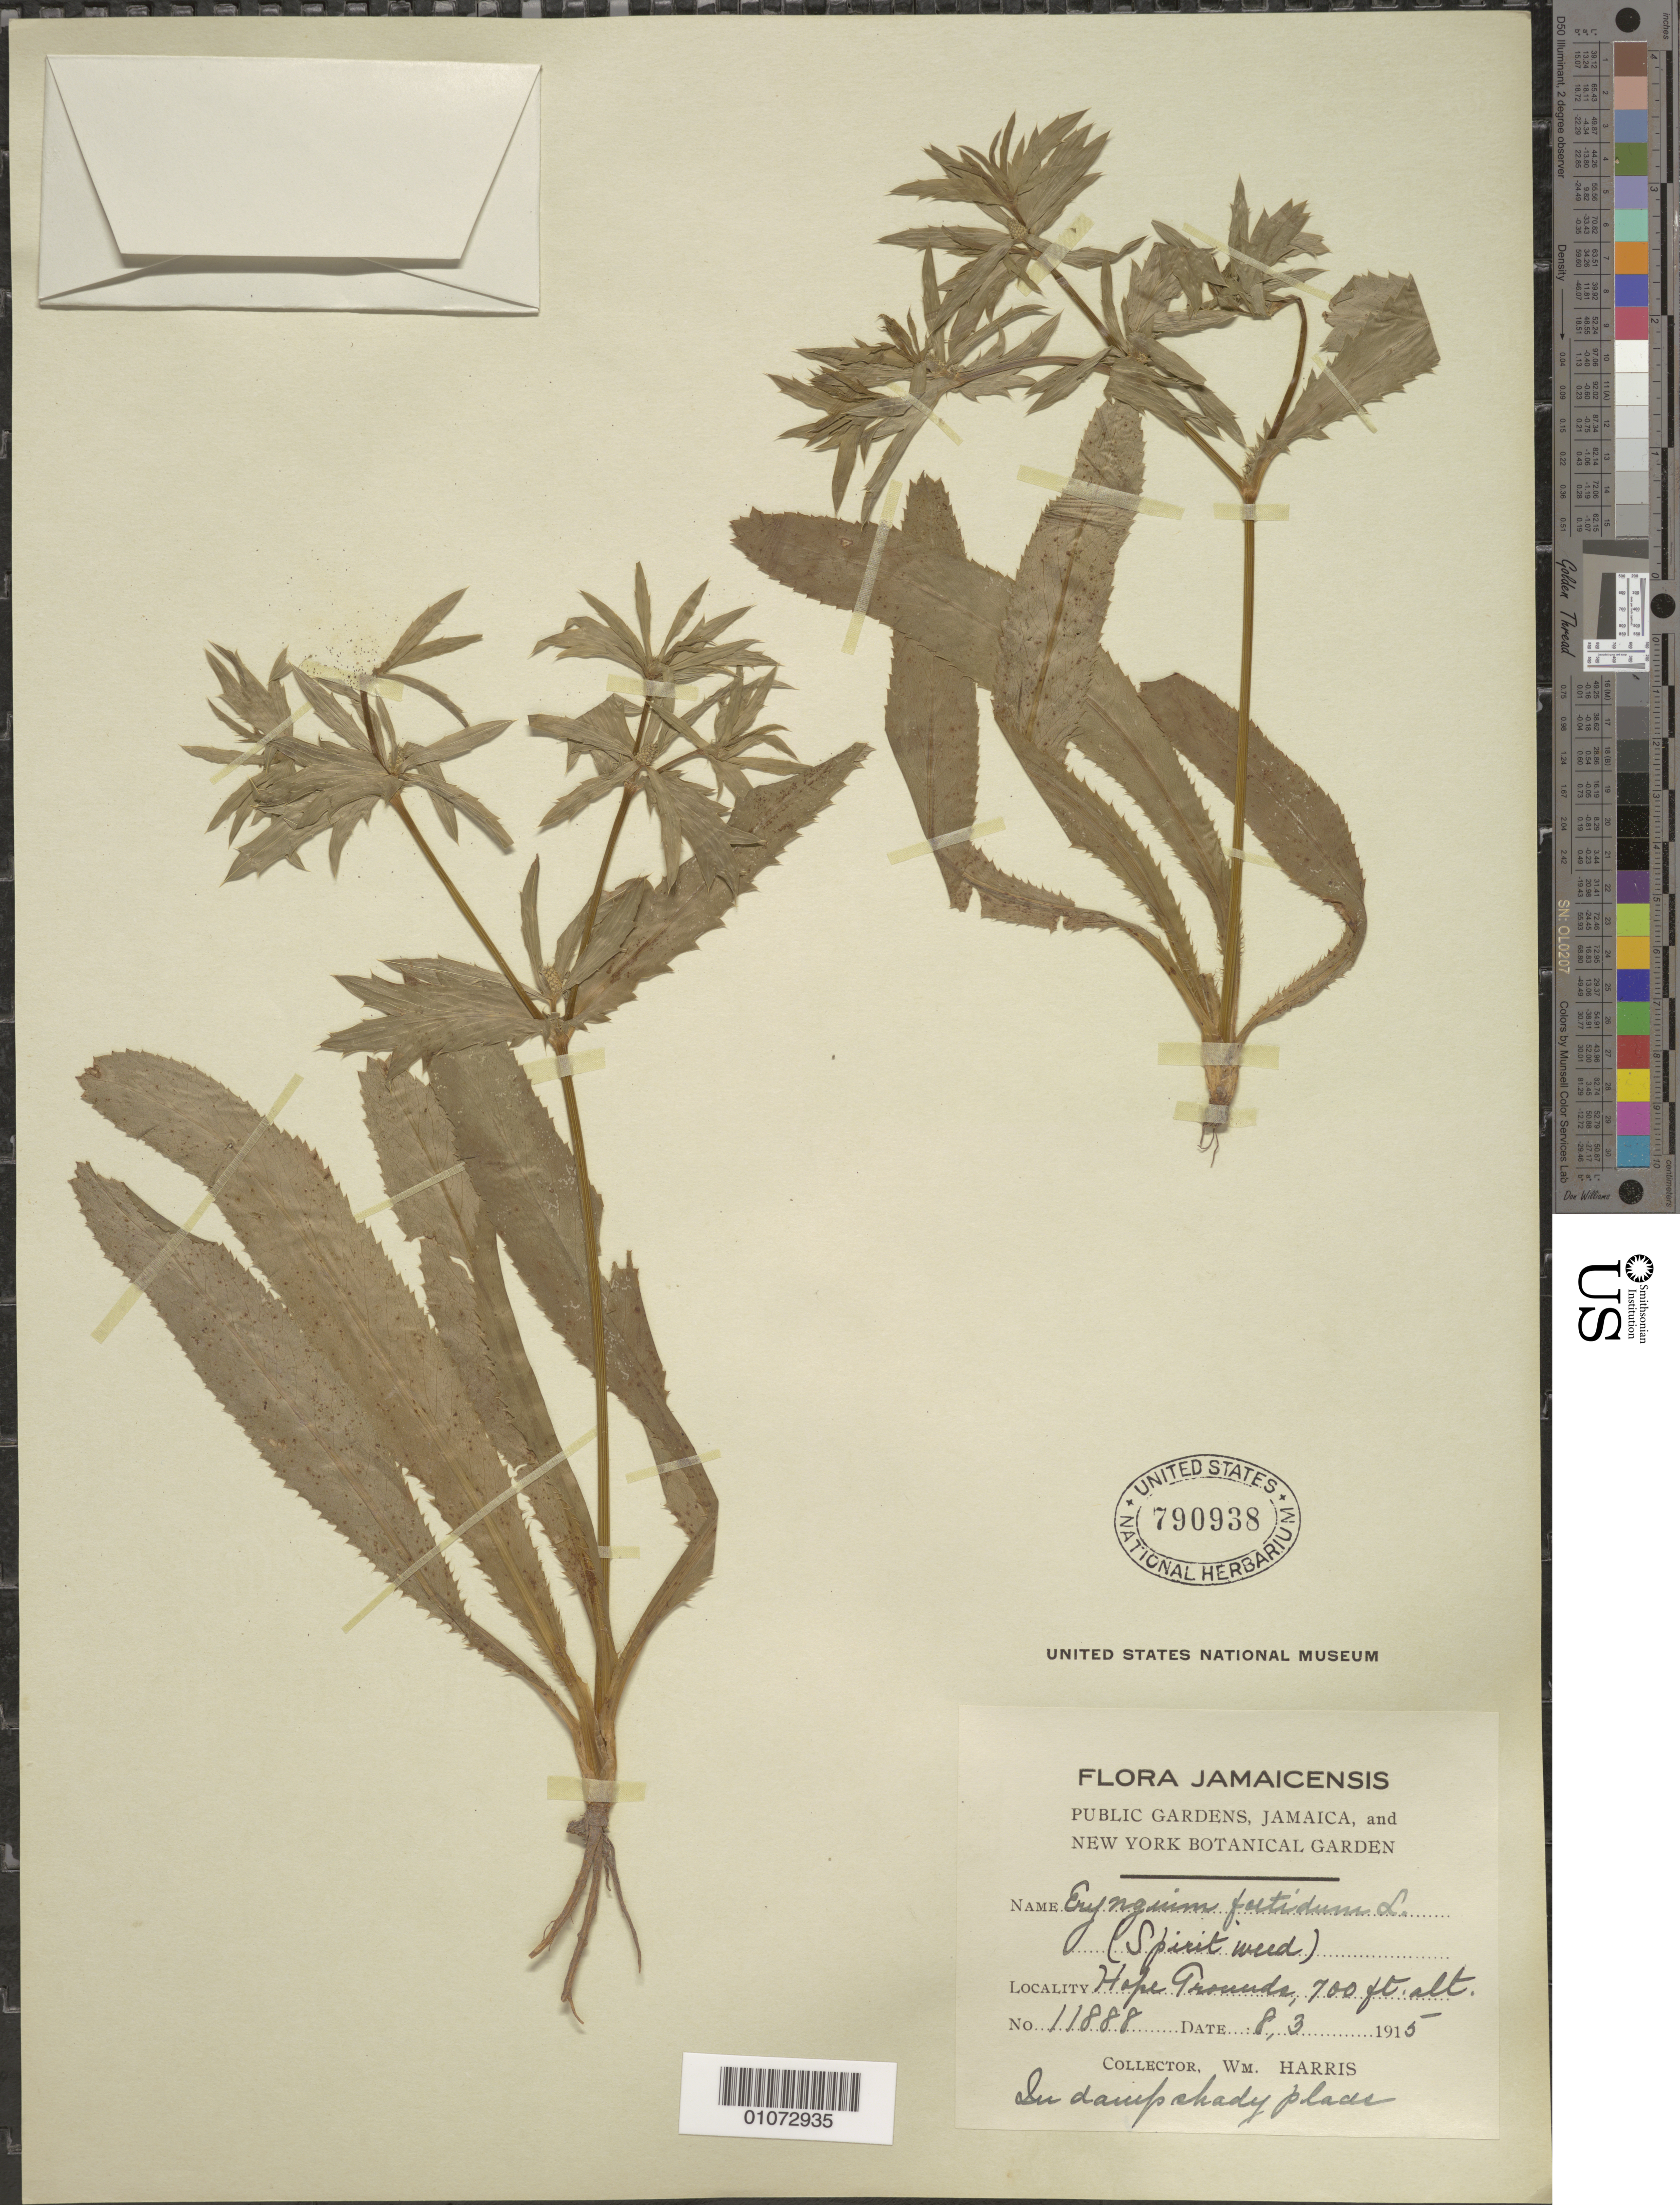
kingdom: Plantae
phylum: Tracheophyta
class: Magnoliopsida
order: Apiales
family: Apiaceae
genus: Eryngium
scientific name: Eryngium foetidum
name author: L.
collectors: W. Harris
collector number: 11888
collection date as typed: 08 Mar 1915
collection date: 1915-03-08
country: Jamaica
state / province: Kingston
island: Jamaica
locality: Hope Gardens. In damp shady places.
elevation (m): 213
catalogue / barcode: US 790938